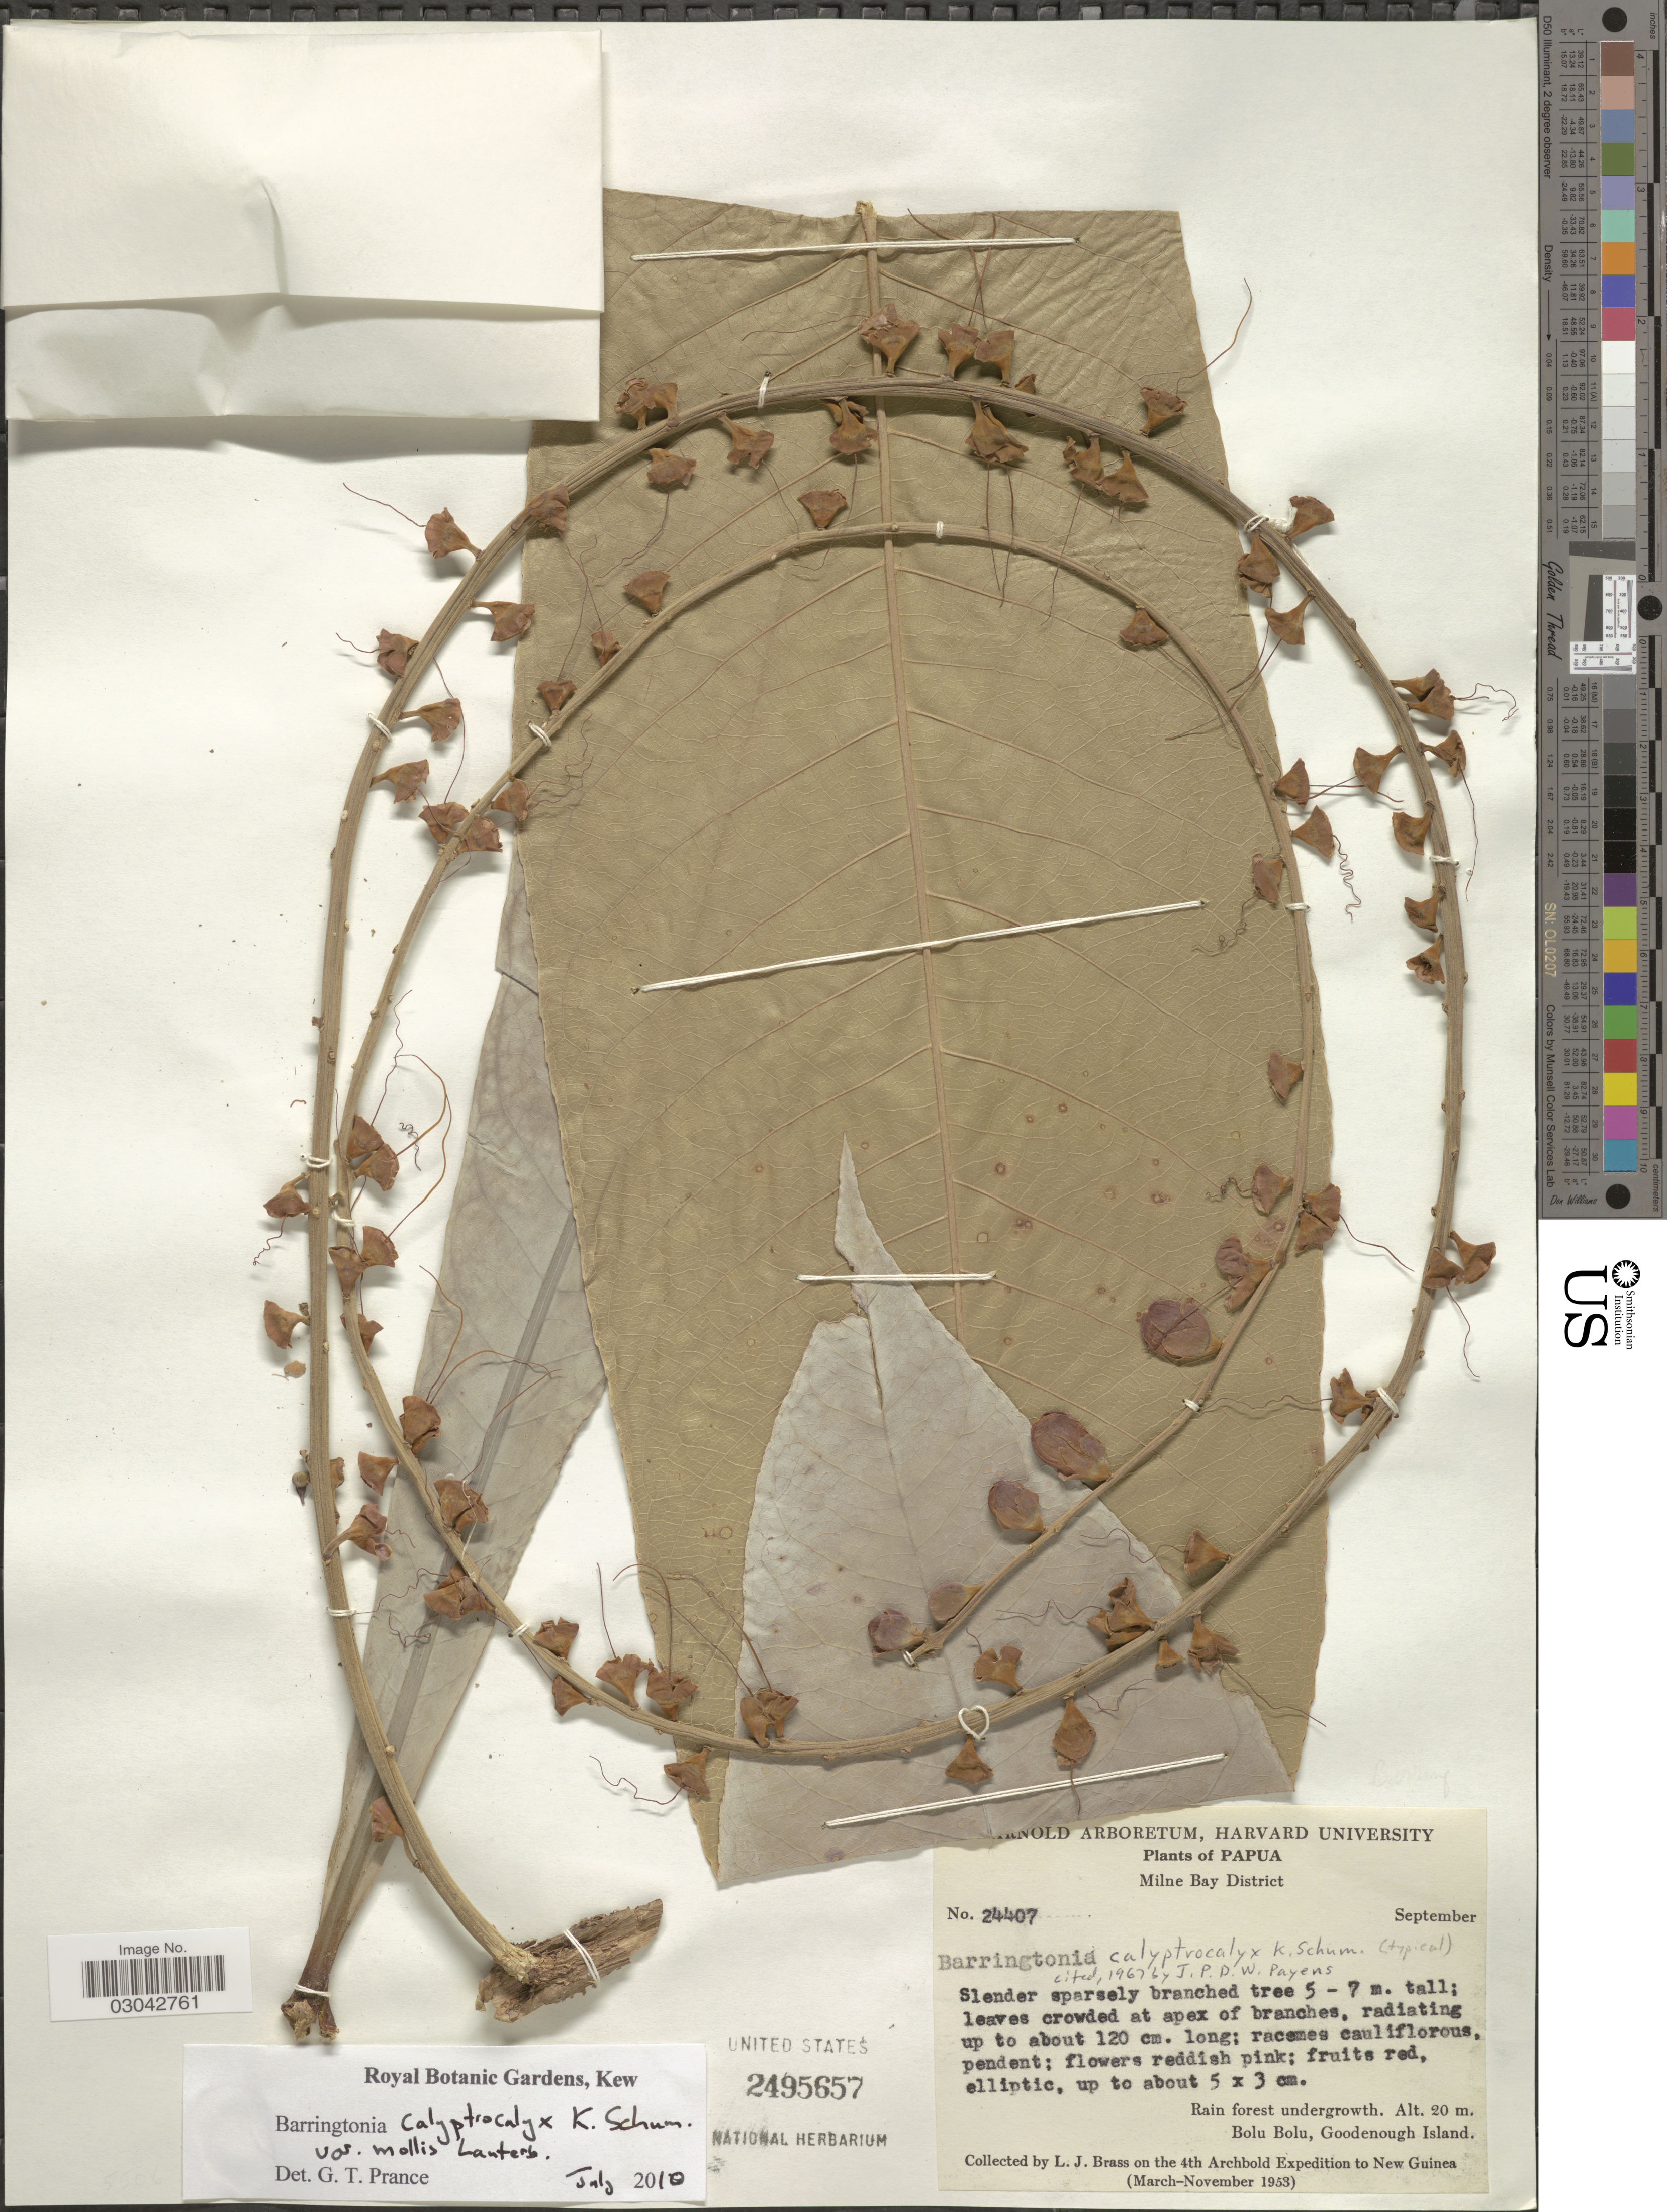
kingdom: Plantae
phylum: Tracheophyta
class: Magnoliopsida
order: Ericales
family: Lecythidaceae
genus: Barringtonia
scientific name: Barringtonia calyptrocalyx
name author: K. Schum.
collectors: L. J. Brass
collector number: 24407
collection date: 1953-09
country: Papua New Guinea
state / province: Milne Bay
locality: Papua. Milne Bay District. Bolu Bolu, Goodenough Island.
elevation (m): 20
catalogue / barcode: US 2495657